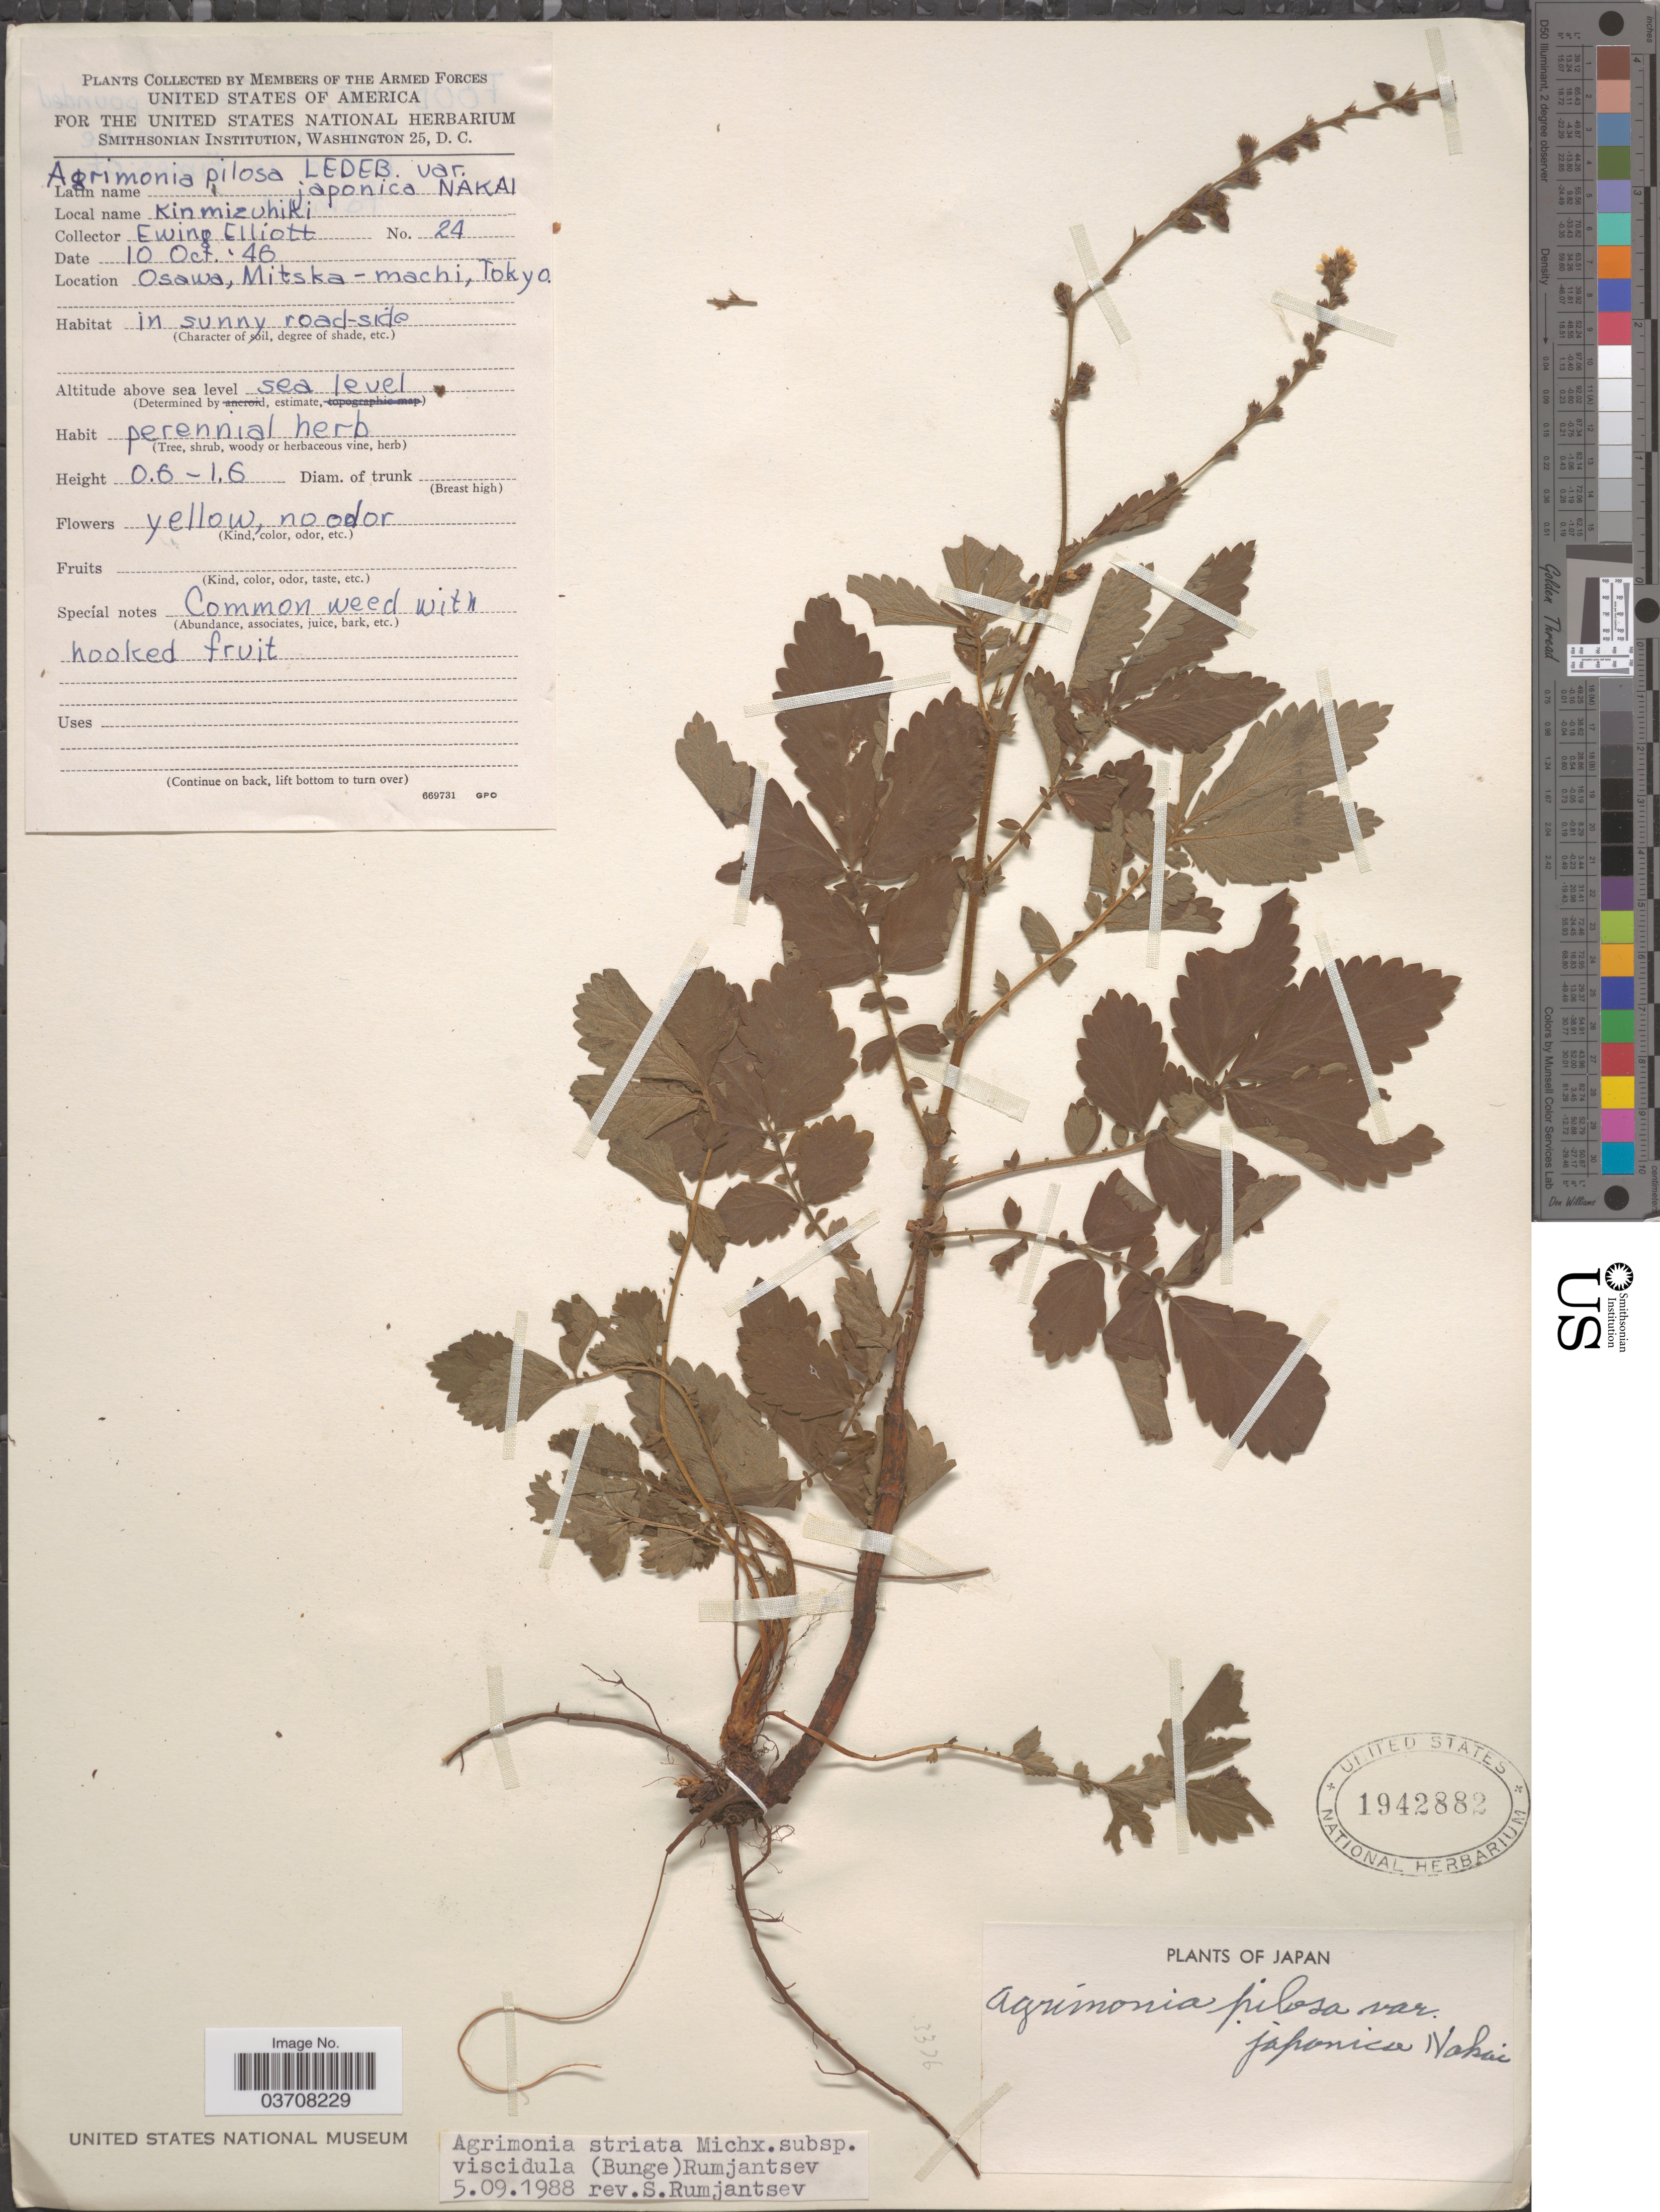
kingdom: Plantae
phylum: Tracheophyta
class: Magnoliopsida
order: Rosales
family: Rosaceae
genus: Agrimonia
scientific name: Agrimonia striata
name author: Michx.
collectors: E. Elliott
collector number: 24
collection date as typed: Transcribed d/m/y: 10/10/46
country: Japan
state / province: Tokyo, Federal City of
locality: Osawa, Mitska-machi, Tokyo.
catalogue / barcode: US 1942882